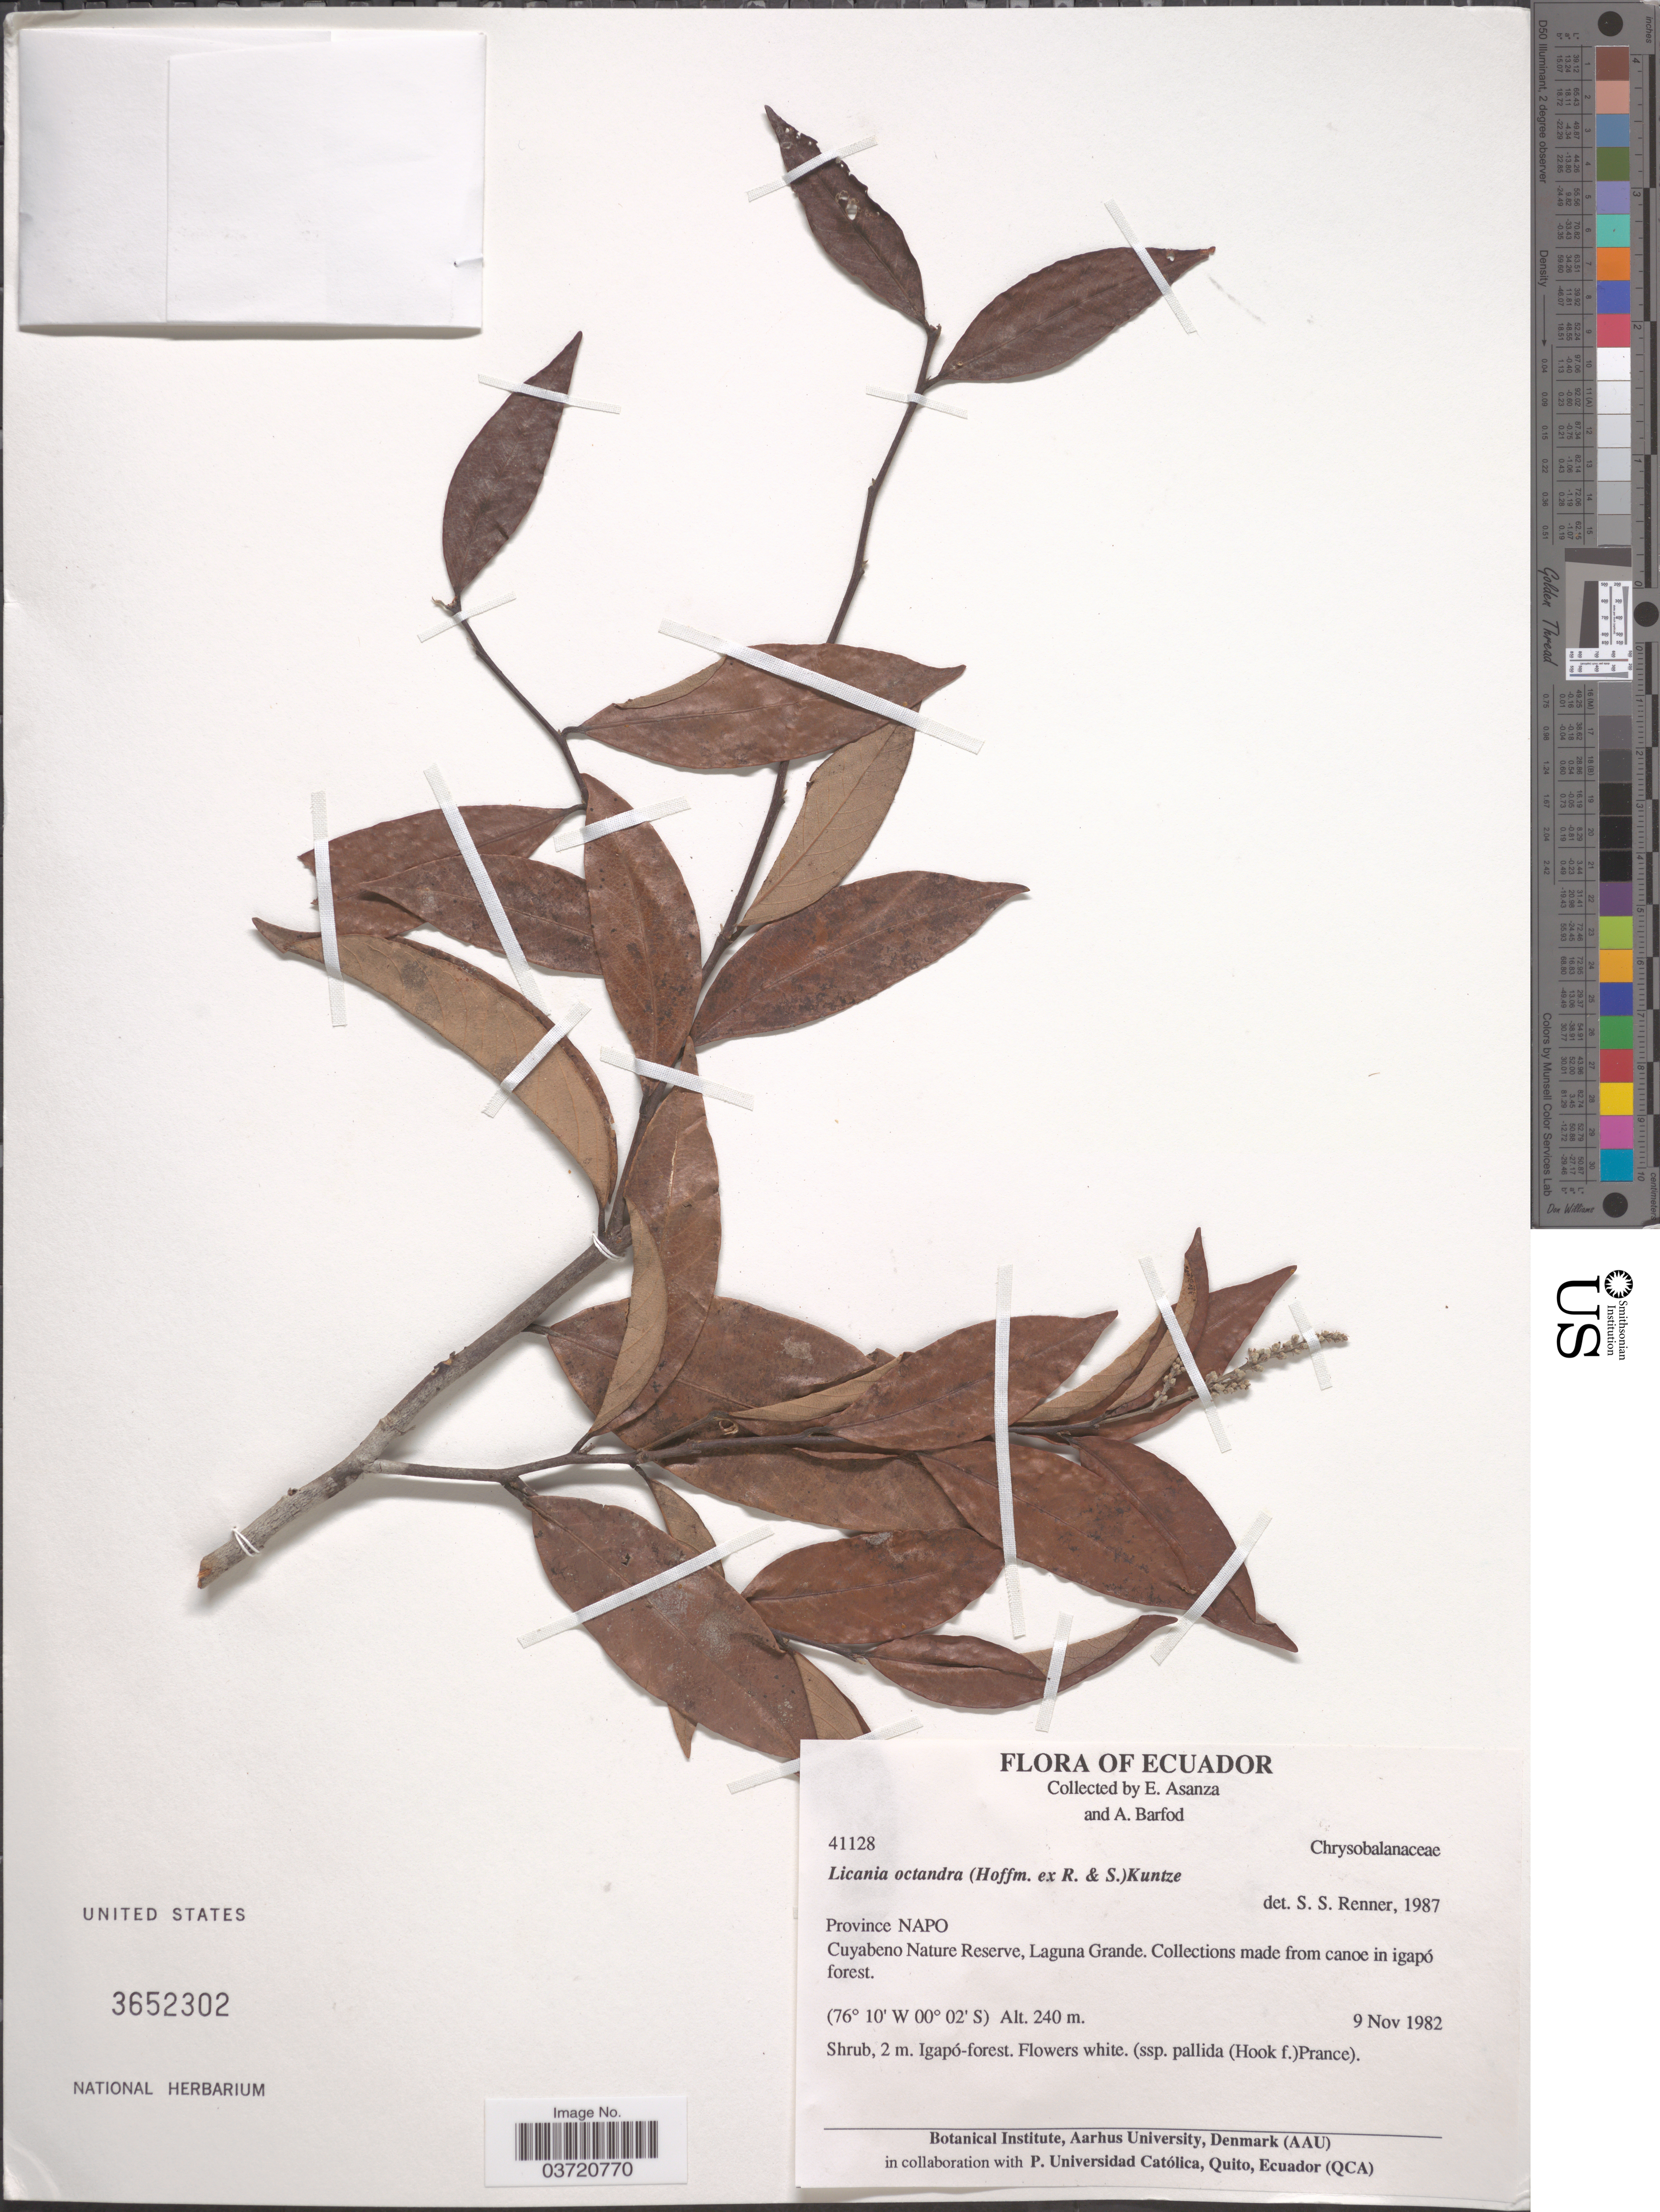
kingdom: Plantae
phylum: Tracheophyta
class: Magnoliopsida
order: Malpighiales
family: Chrysobalanaceae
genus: Leptobalanus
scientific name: Leptobalanus octandrus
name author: (Hoffmanns. ex Schult.) Sothers & Prance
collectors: E. Asanza & A. Barfod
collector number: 41128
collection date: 1982-11-09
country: Ecuador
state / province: Napo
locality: Cuyabeno Nature Reserve, Laguna Grande.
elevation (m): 240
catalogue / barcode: US 3652302